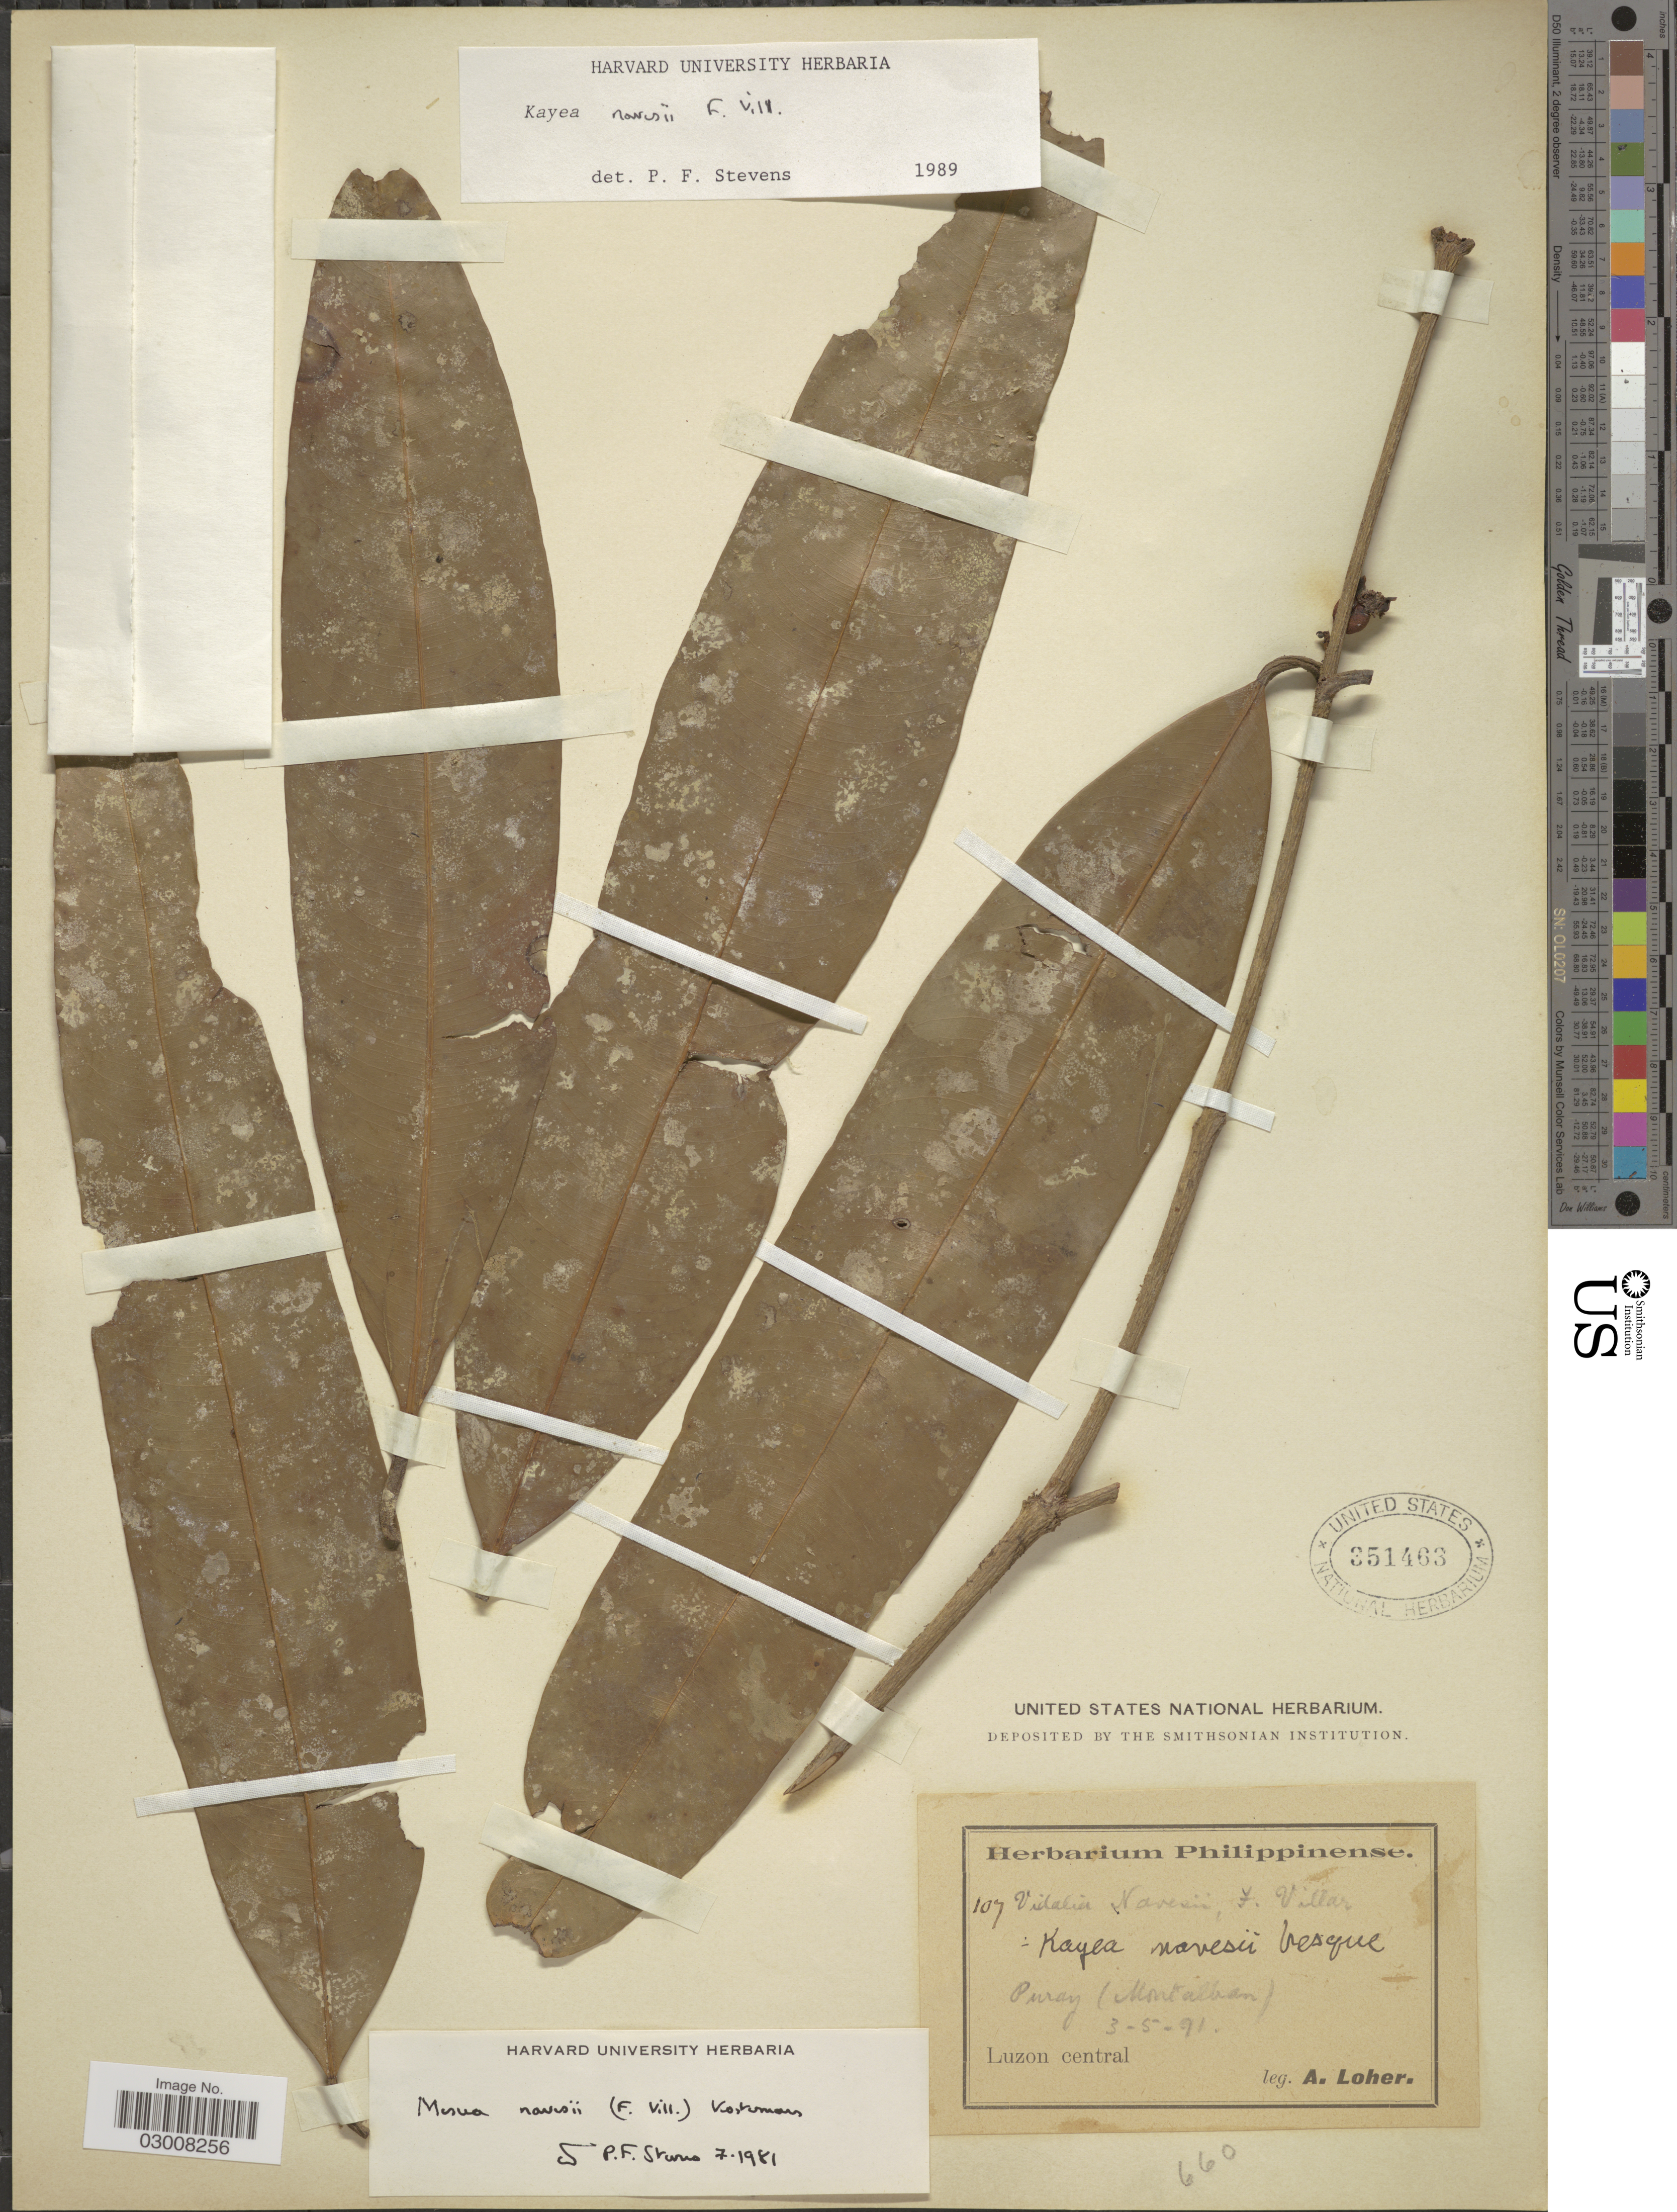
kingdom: Plantae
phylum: Tracheophyta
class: Magnoliopsida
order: Malpighiales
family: Calophyllaceae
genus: Kayea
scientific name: Kayea navesii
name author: Vesque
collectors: A. Loher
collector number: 107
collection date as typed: Transcribed d/m/y: 3/5/91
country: Philippines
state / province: Central Luzon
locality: Puray (Montalban). Luzon Central.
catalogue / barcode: US 351463